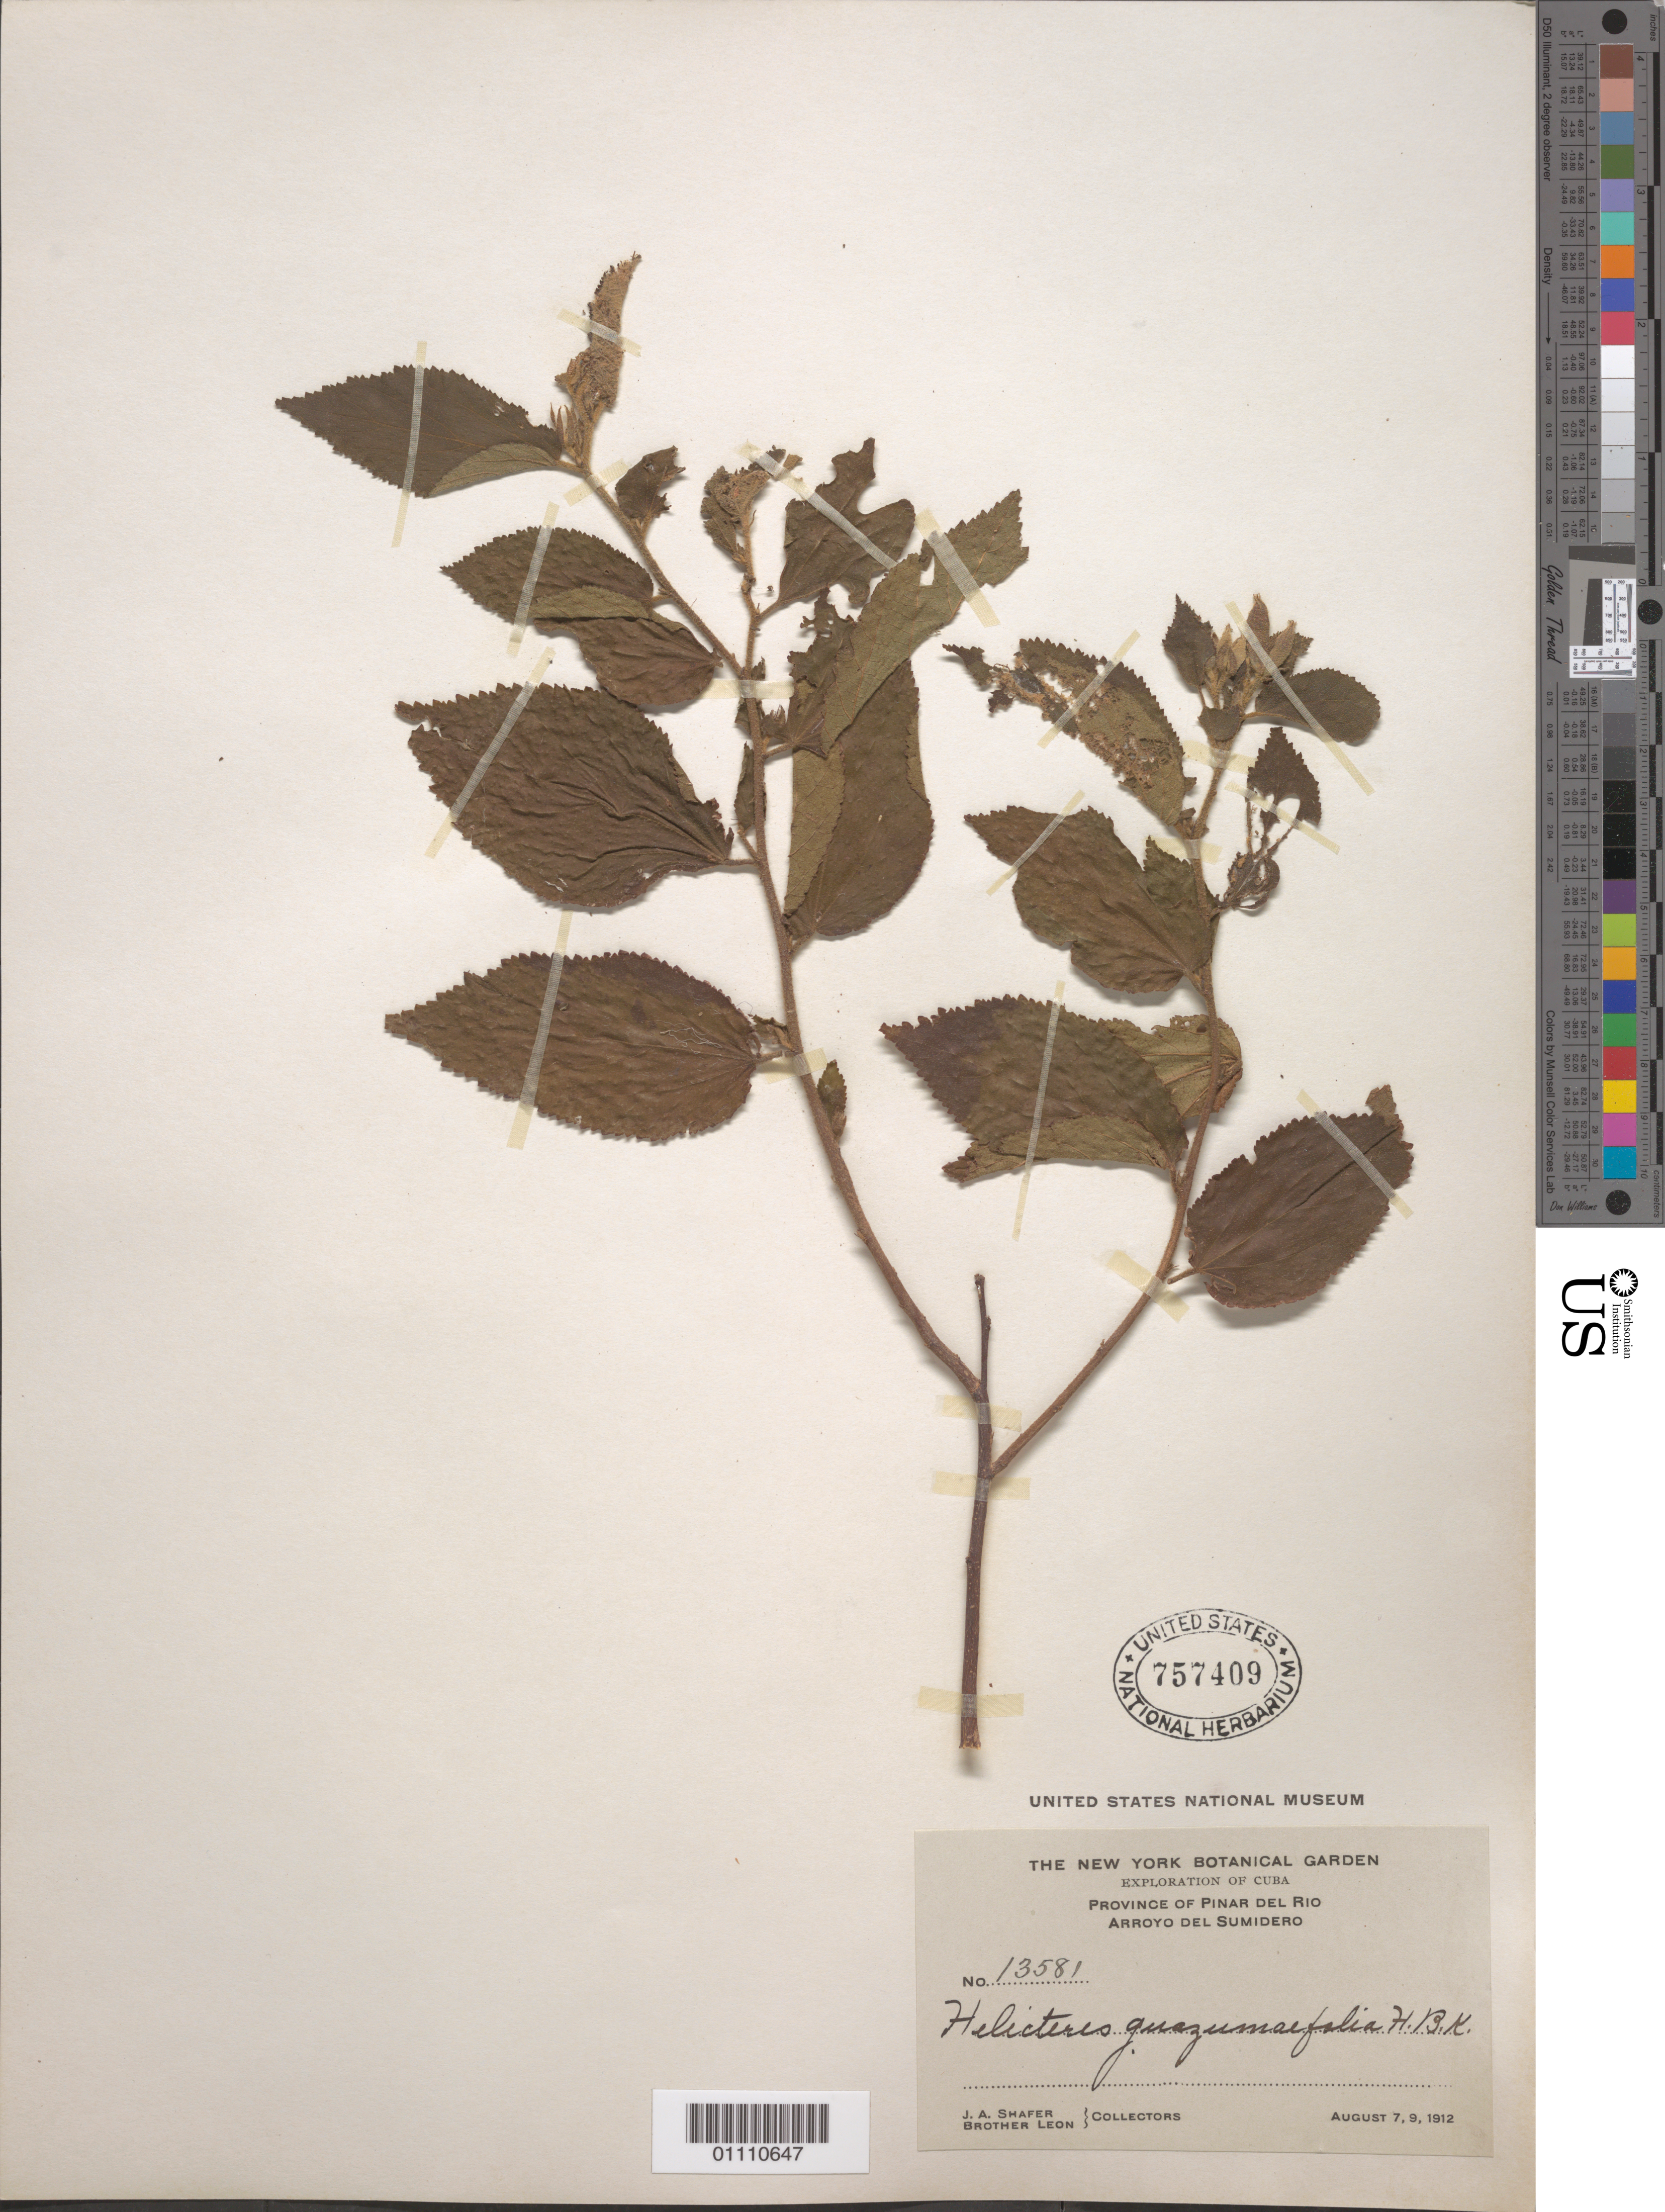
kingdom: Plantae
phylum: Tracheophyta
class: Magnoliopsida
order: Malvales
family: Malvaceae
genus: Helicteres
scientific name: Helicteres guazumifolia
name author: Kunth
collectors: J. A. Shafer & Bro. León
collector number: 13581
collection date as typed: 07 Aug 1912 and 09 Aug 1912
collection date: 1912-08-07,1912-08-09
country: Cuba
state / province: Pinar del Rio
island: Cuba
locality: Arroyo to Sumidero, Province of Pinar Del Rio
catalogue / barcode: US 757409